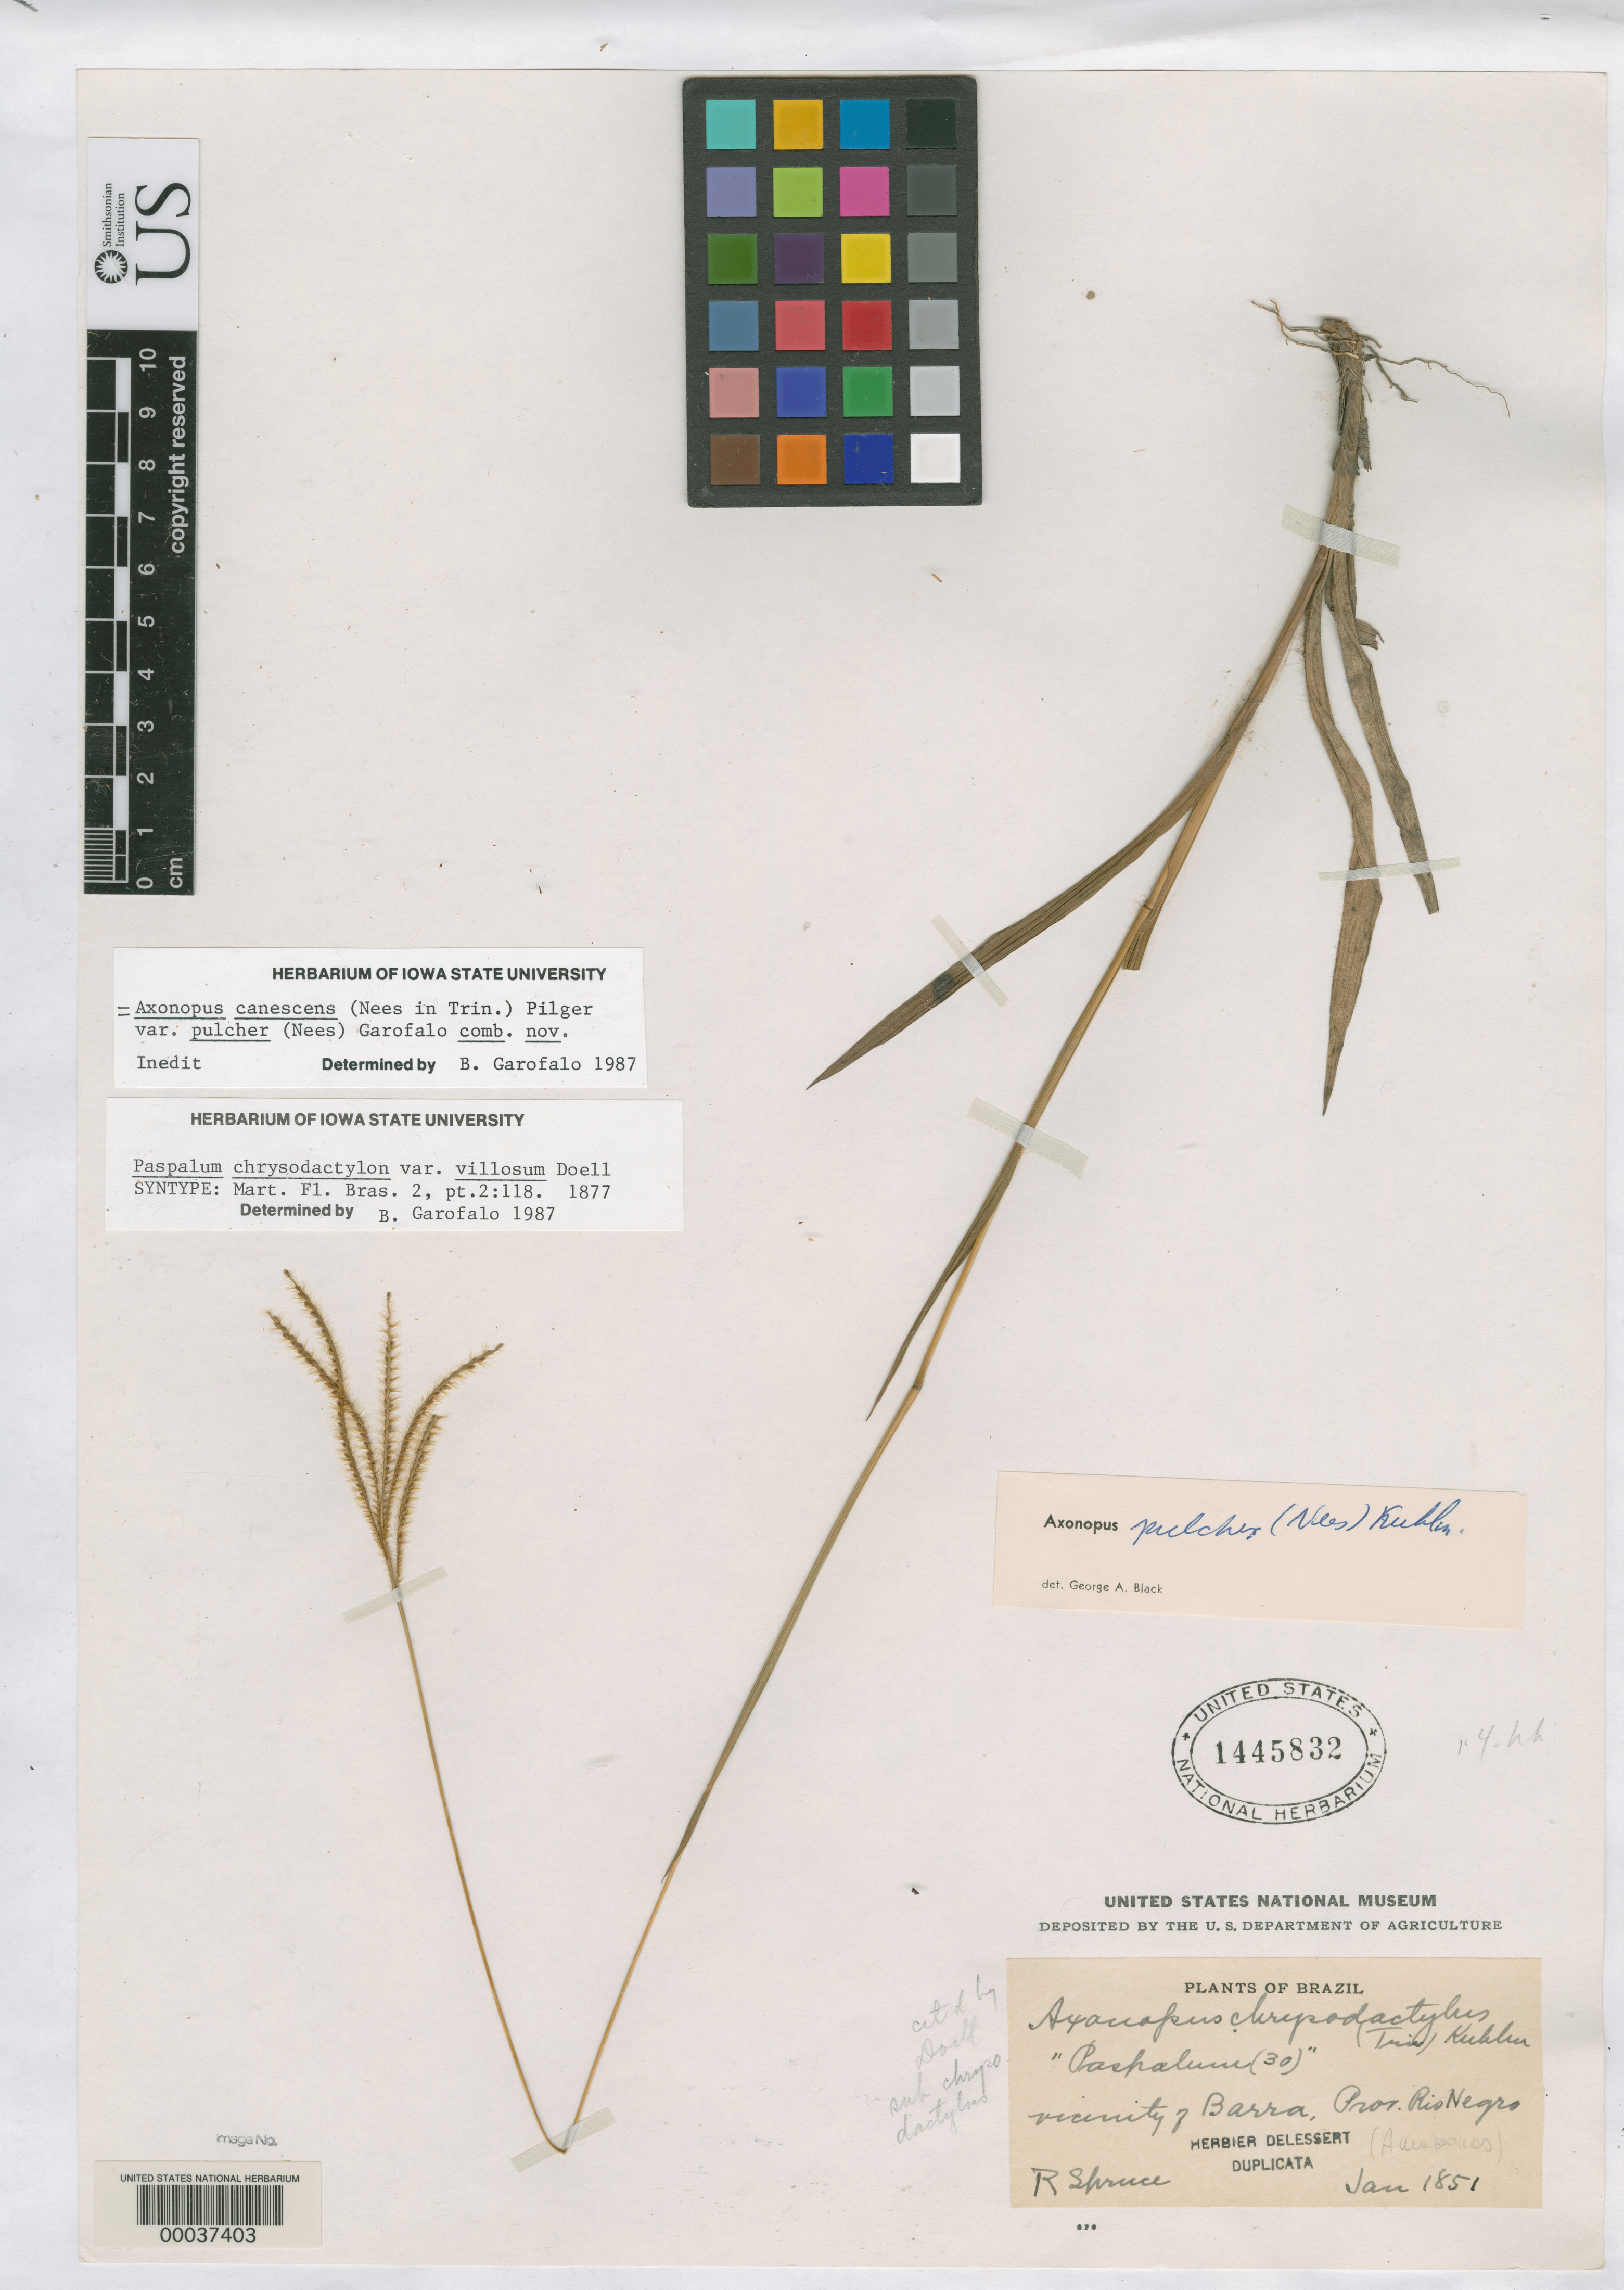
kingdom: Plantae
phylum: Tracheophyta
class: Liliopsida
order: Poales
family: Poaceae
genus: Paspalum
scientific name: Paspalum chrysodatylon var. villosum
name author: Döll in Mart.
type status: Syntype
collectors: R. Spruce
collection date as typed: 1851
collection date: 1851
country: Brazil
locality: Vicinity of Barra, Rio Negro.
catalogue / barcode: US 1445832